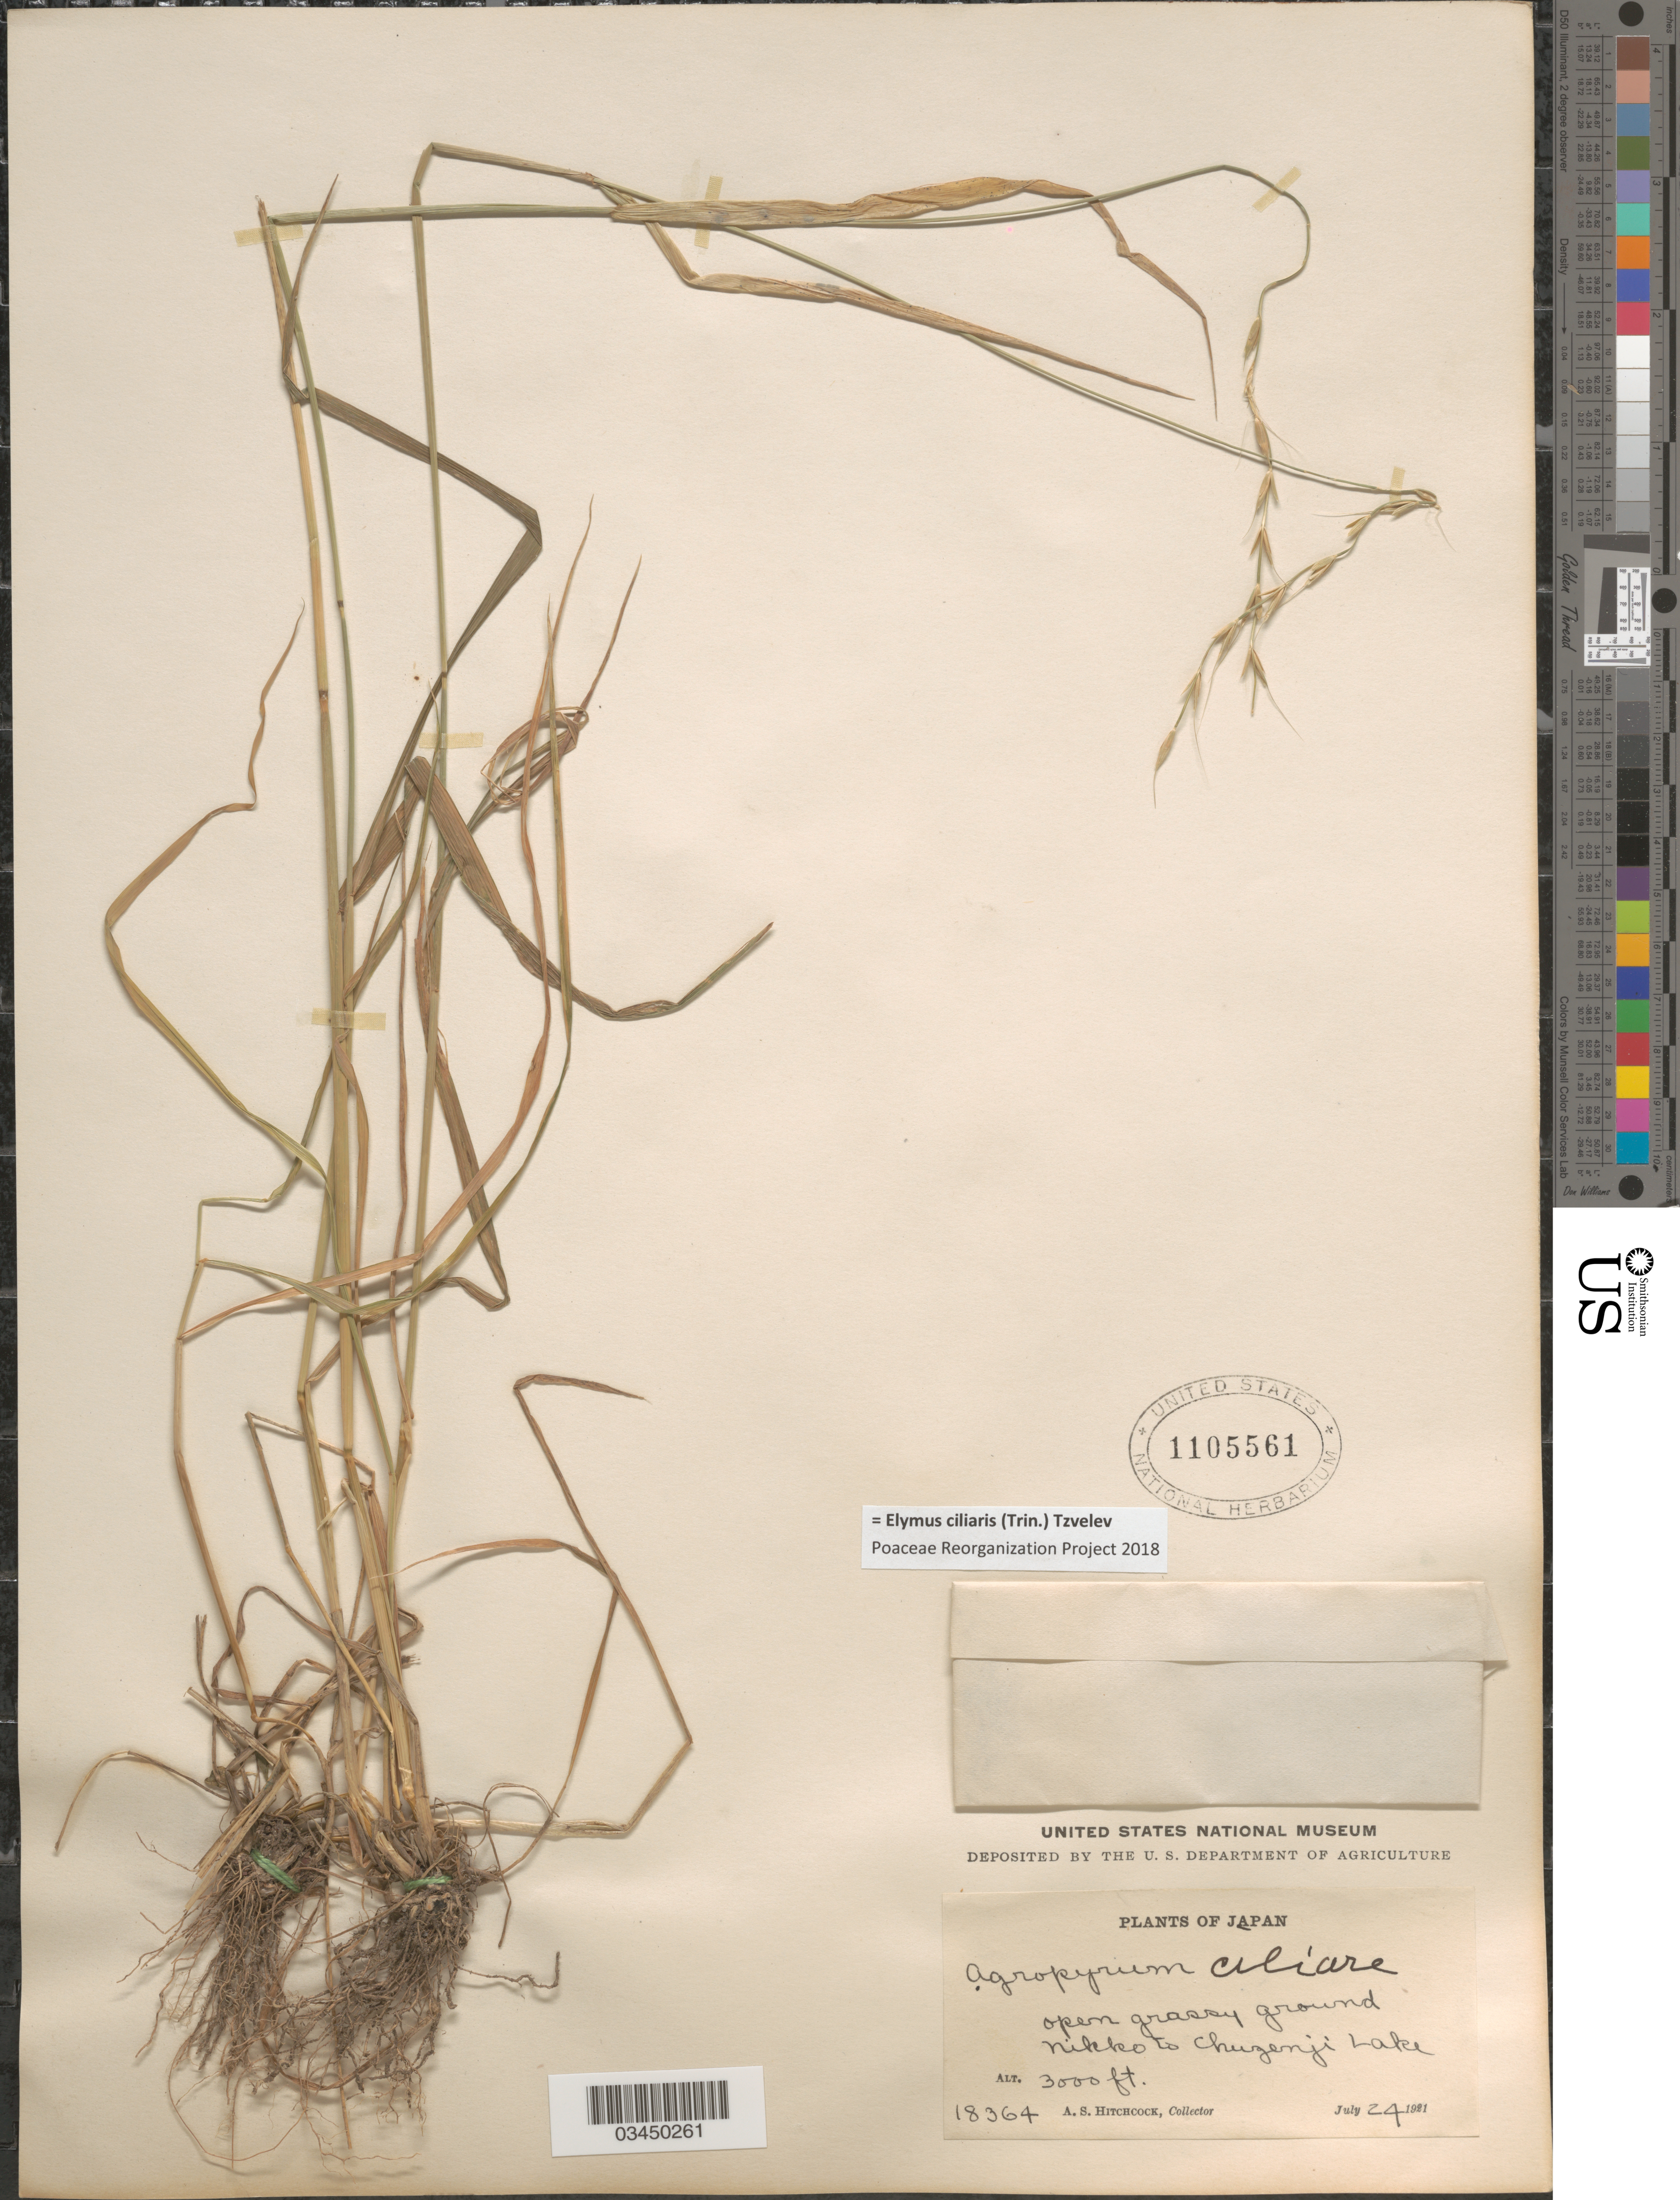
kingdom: Plantae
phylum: Tracheophyta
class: Liliopsida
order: Poales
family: Poaceae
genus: Elymus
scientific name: Elymus ciliaris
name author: (Trin.) Tzvelev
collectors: A. S. Hitchcock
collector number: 18364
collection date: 1921-07-24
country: Japan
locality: Open grassy ground Nikko to Chuzenji Lake.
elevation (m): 914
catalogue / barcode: US 1105561